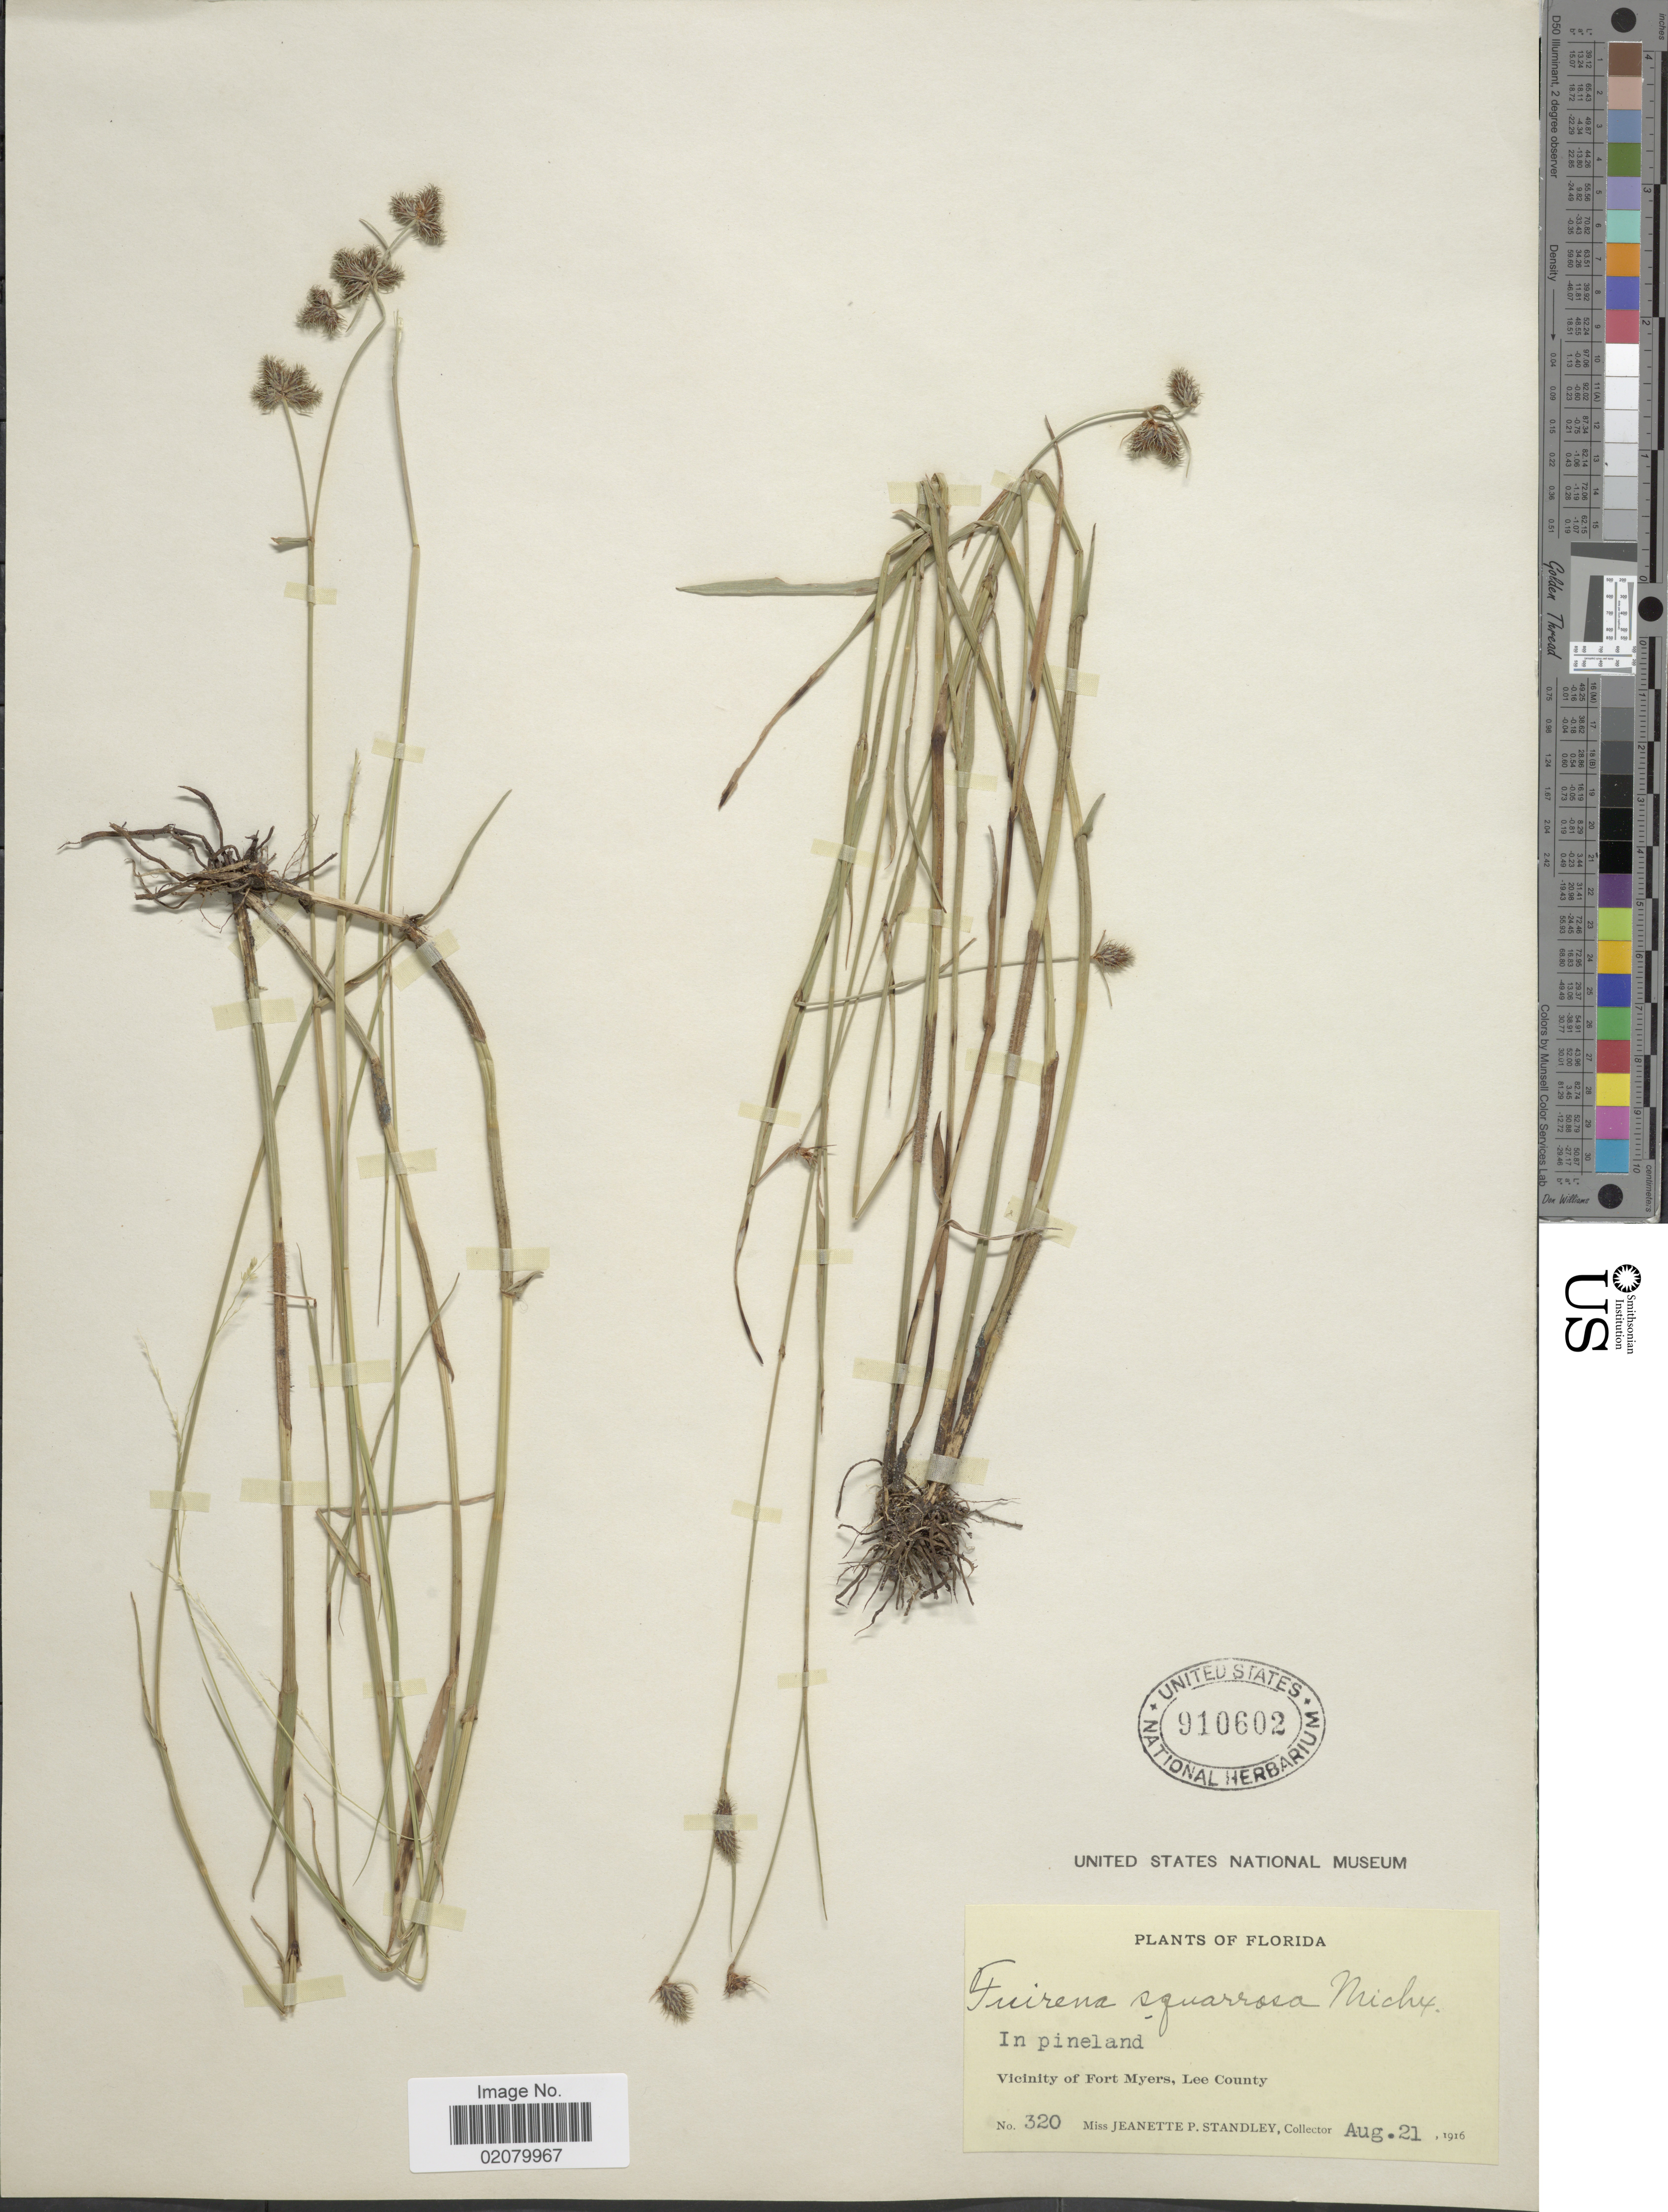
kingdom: Plantae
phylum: Tracheophyta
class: Liliopsida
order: Poales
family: Cyperaceae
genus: Fuirena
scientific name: Fuirena squarrosa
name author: Michx.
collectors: J. P. Standley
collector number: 320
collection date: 1916-08-21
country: United States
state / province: Florida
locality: In pineland, Vicinity of Fort Meyers, Lee County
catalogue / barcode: US 910602